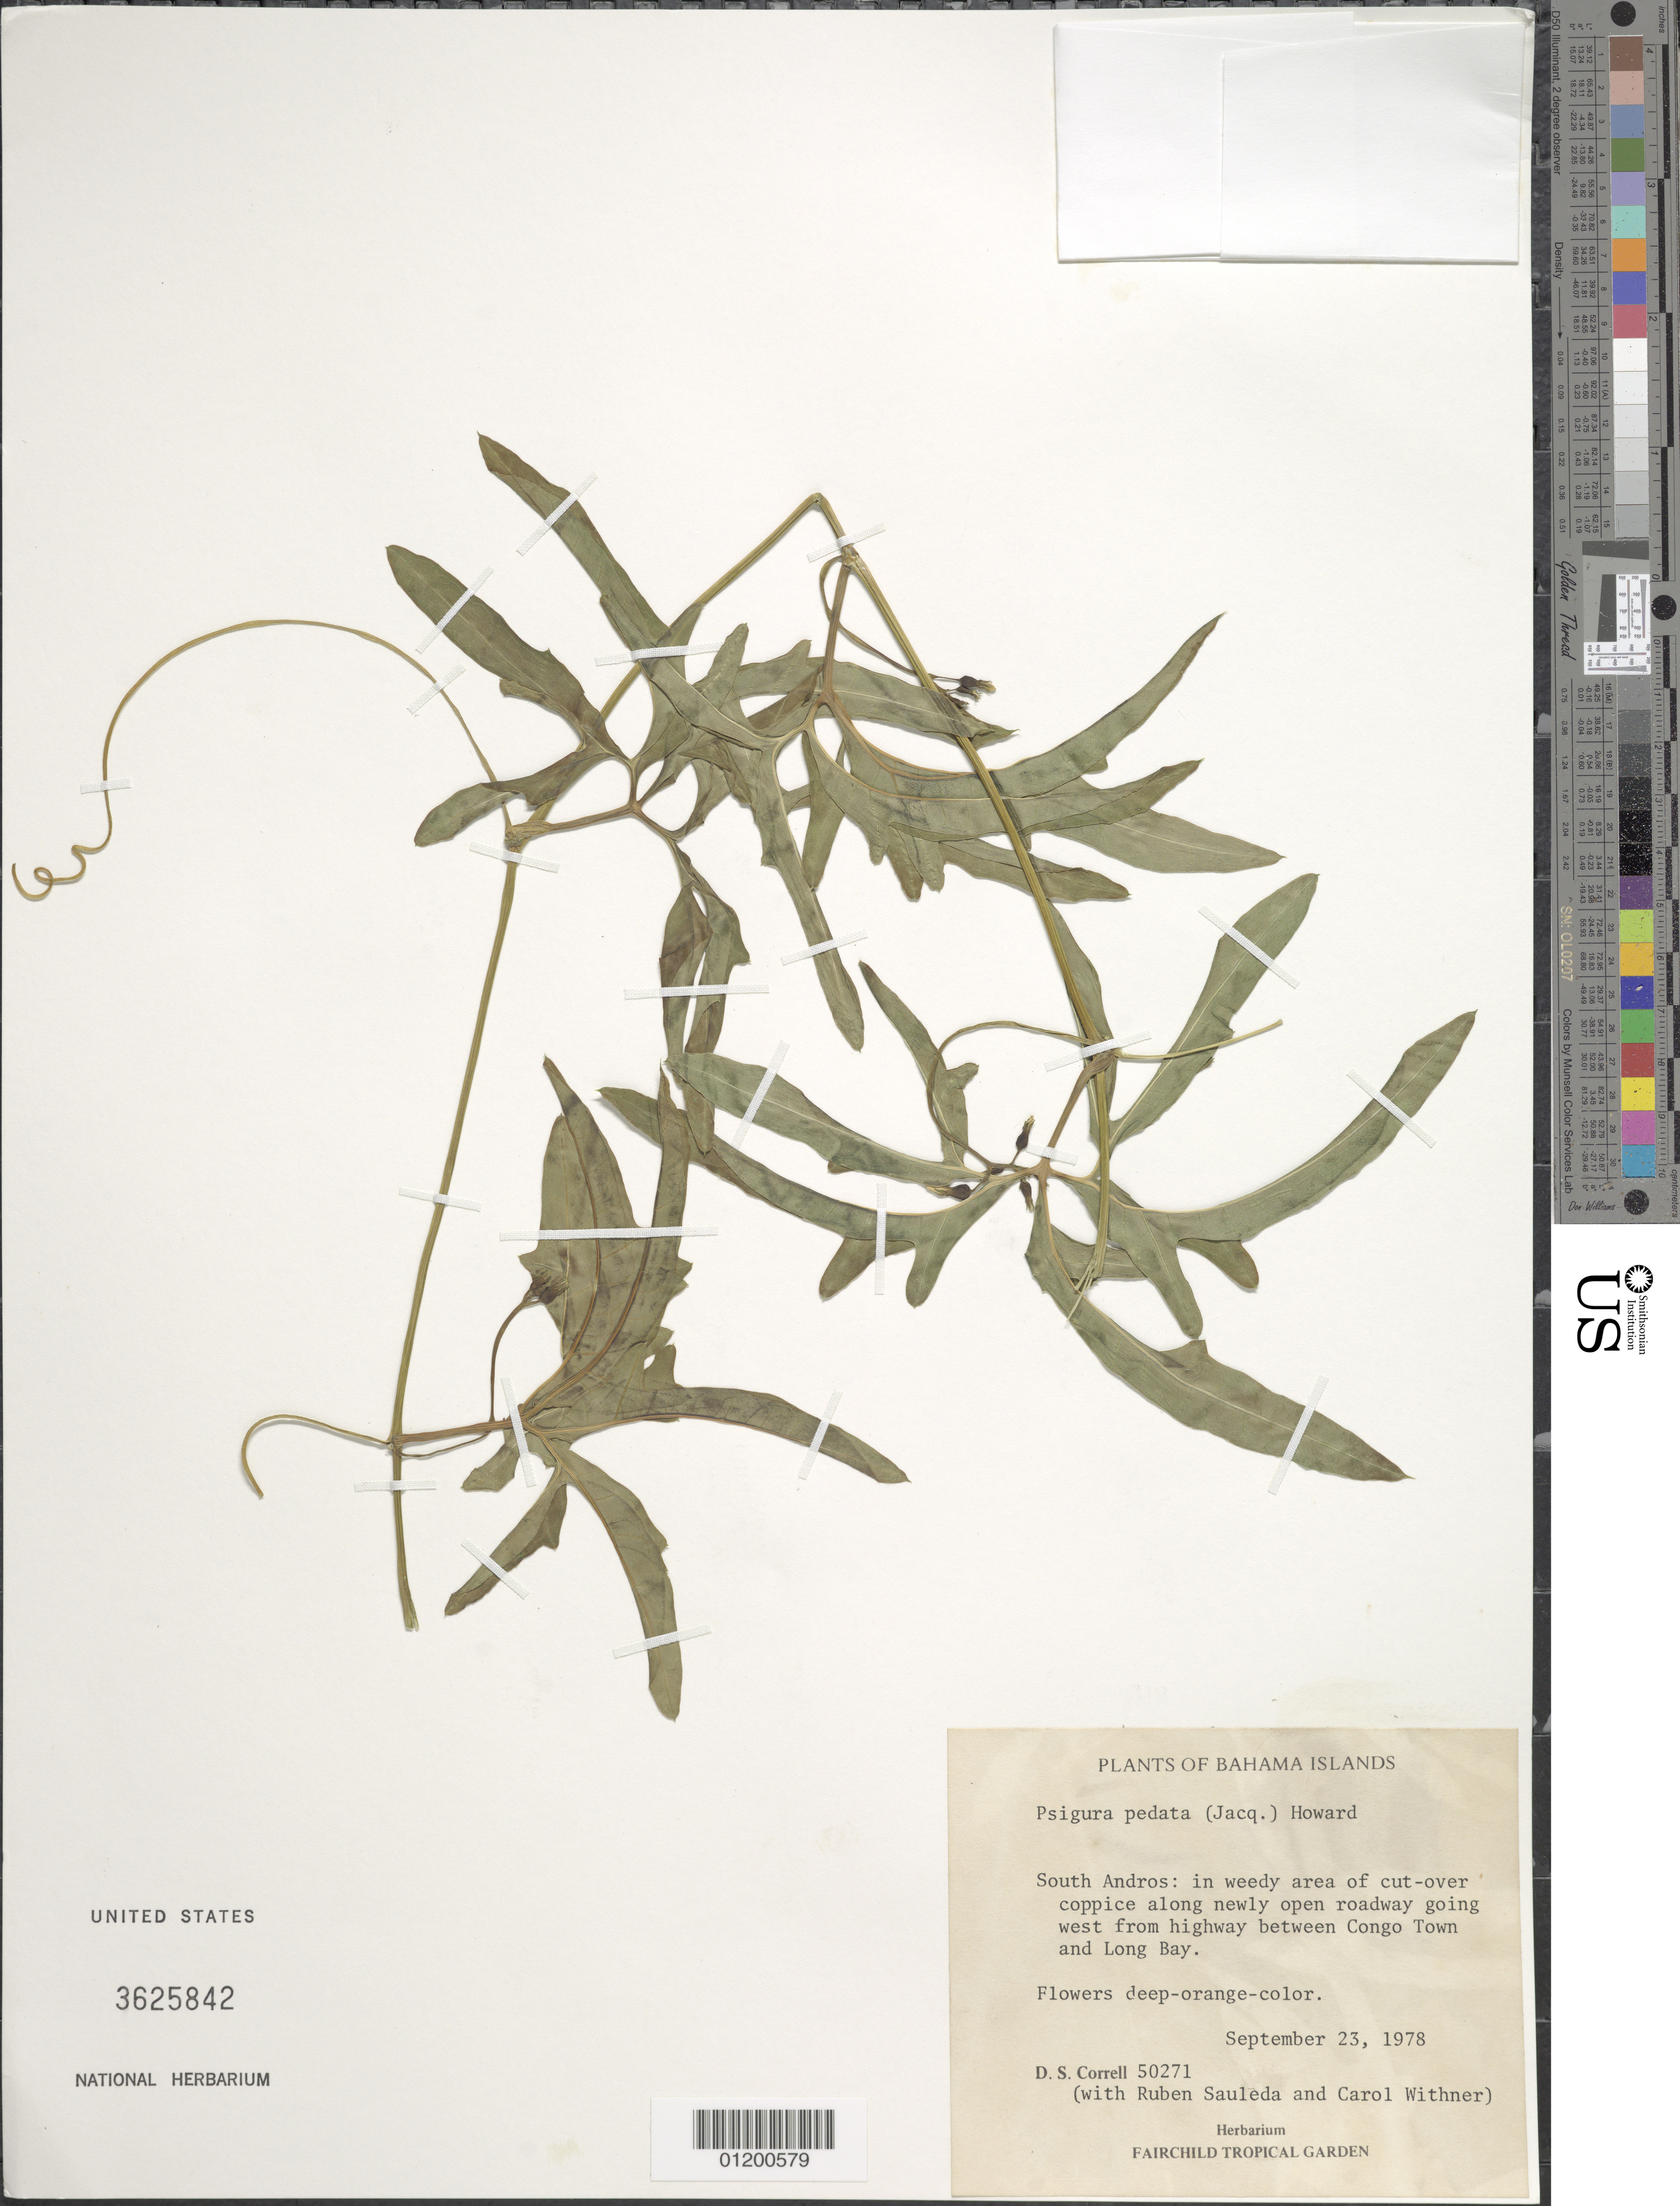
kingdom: Plantae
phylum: Tracheophyta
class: Magnoliopsida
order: Cucurbitales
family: Cucurbitaceae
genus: Psiguria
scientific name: Psiguria pedata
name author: (L.) R.A. Howard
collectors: D. S. Correll, R. Sauleda & C. L. Withner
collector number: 50271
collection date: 1978-09-23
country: Bahamas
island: South Andros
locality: In weedy area of cut-over coppice along newly open roadway going W from highway between Congo Town and Long Bay.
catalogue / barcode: US 3625842